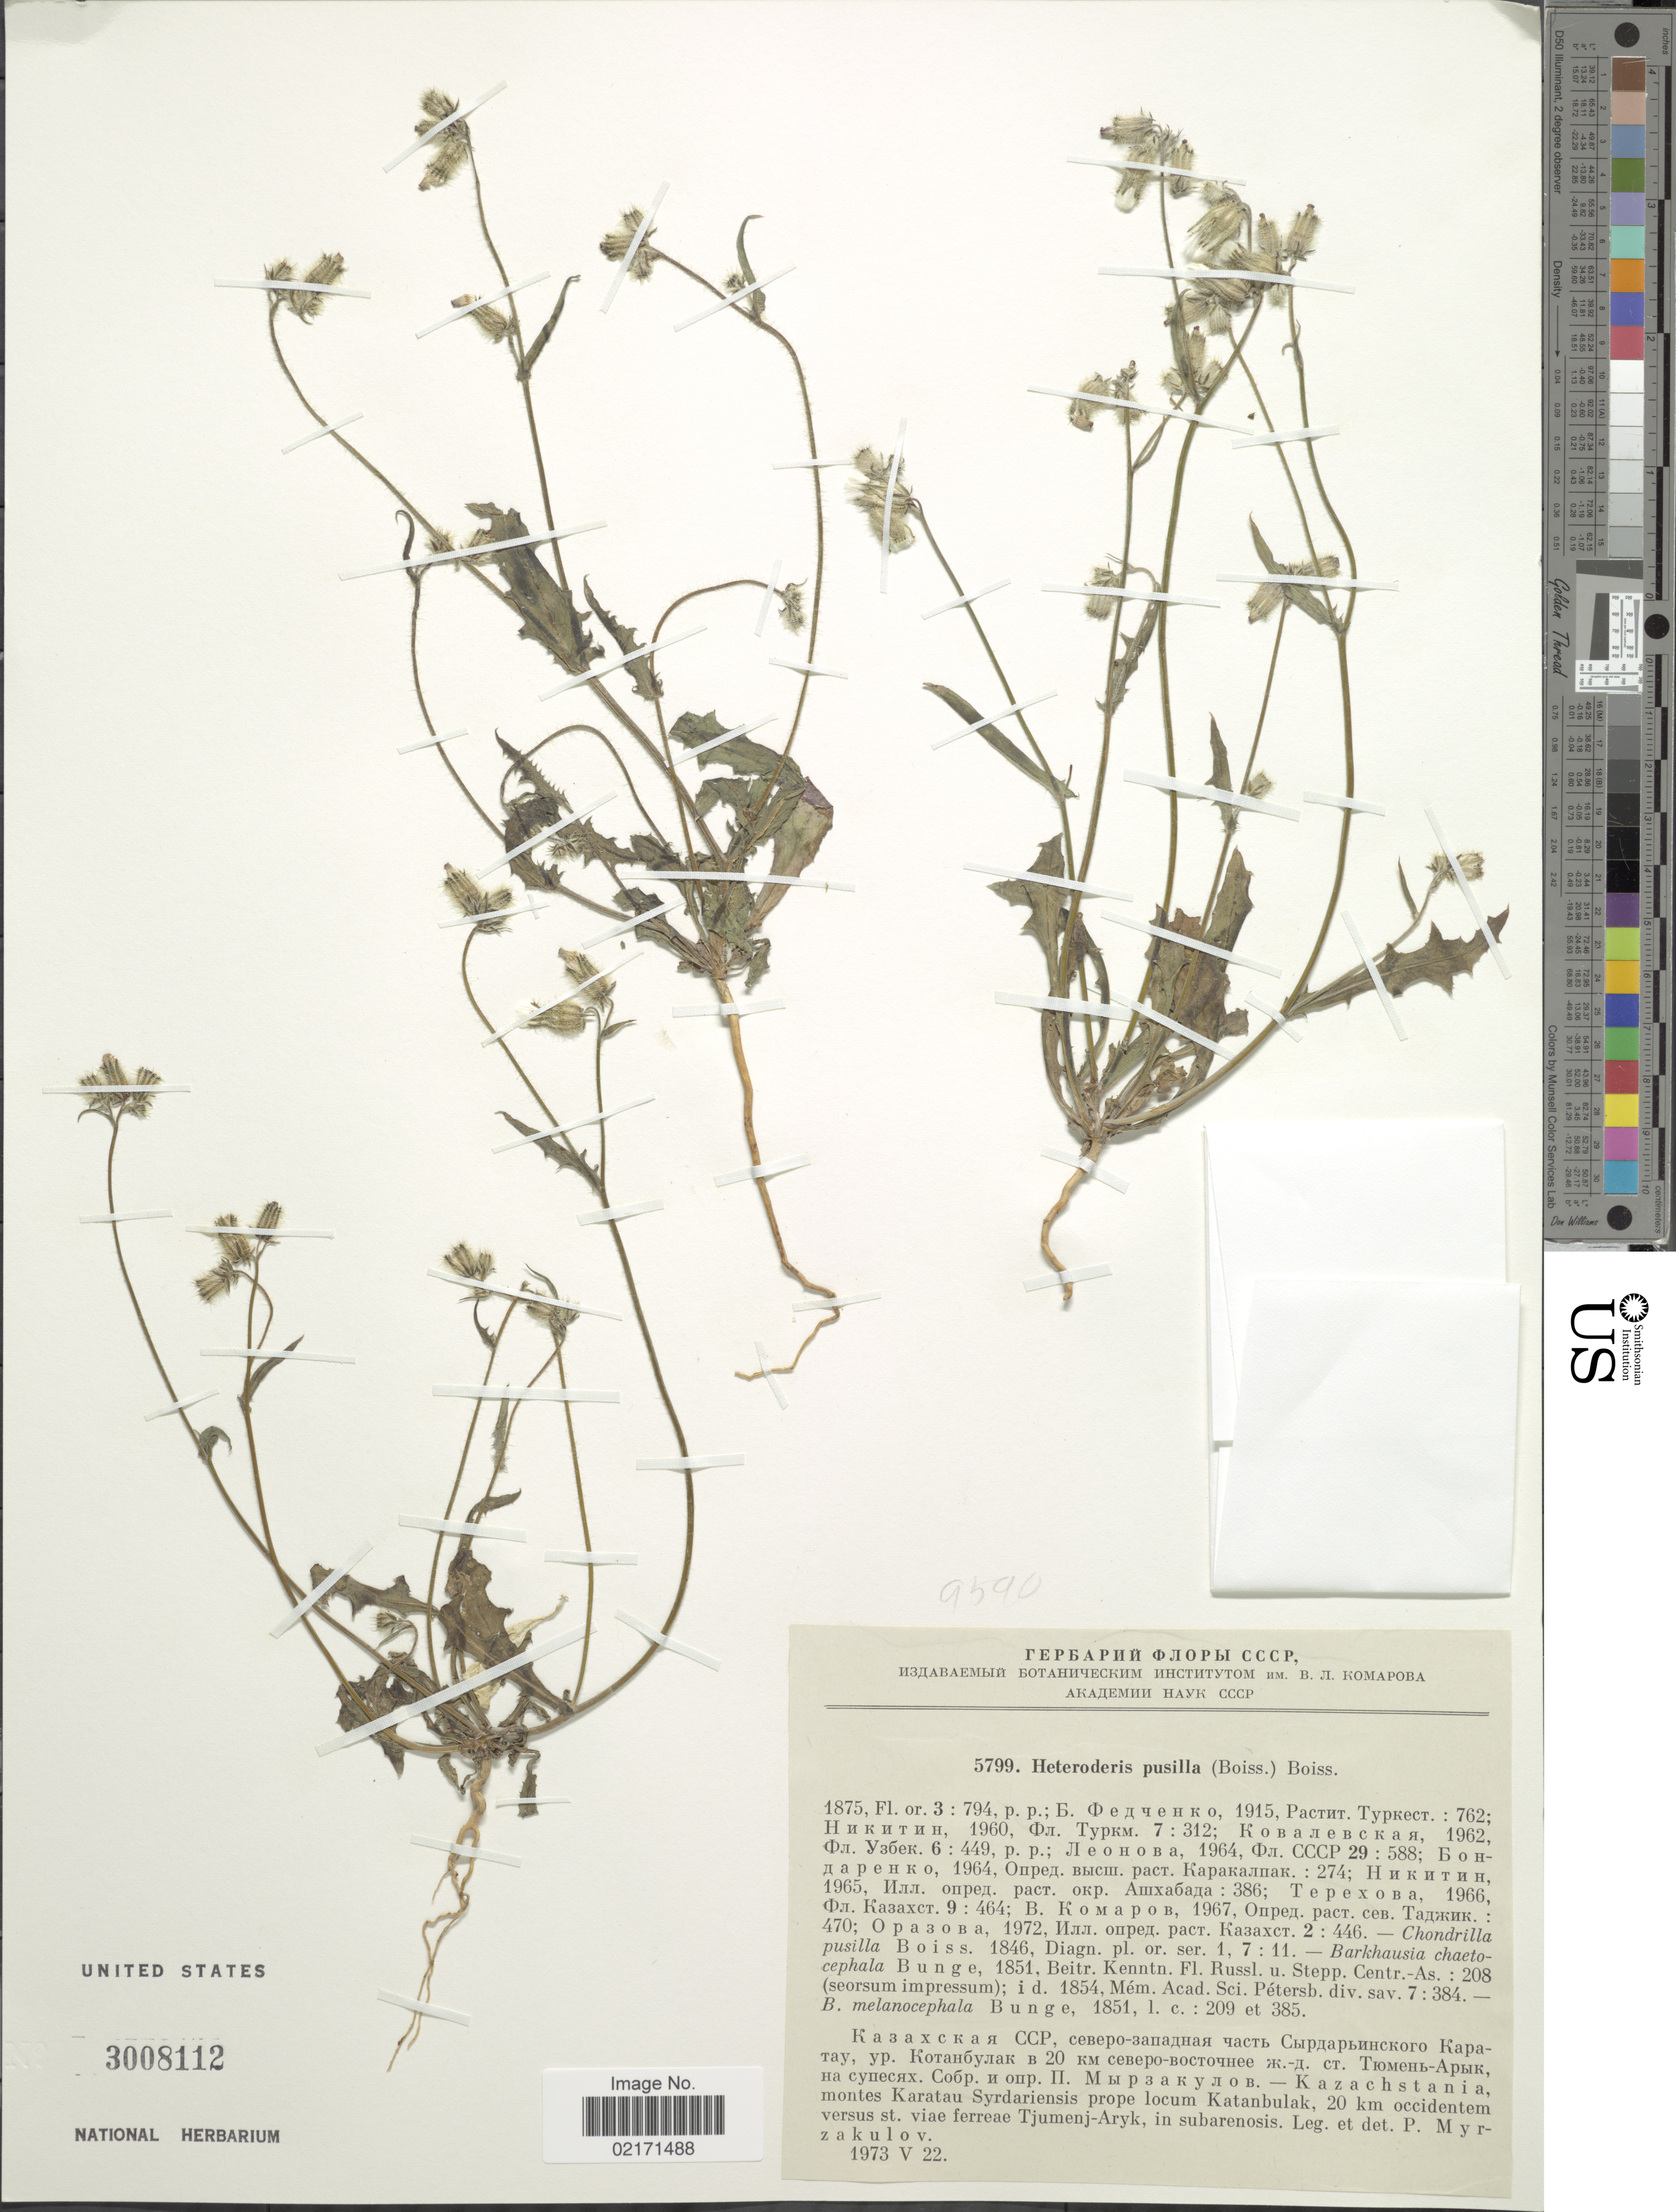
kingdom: Plantae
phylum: Tracheophyta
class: Magnoliopsida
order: Asterales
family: Asteraceae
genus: Heteroderis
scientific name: Heteroderis pusilla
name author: (Boiss.) Boiss.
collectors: P. Myrzakulov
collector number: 5799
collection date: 1973-05-22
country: Kazakhstan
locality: Kazachstania, montes Karatau Syrdariensis prope locum Katanbulak, 20 km occidentem versys st. viae ferreae Tjumenj-Aryk, in subarenosis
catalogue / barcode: US 3008112